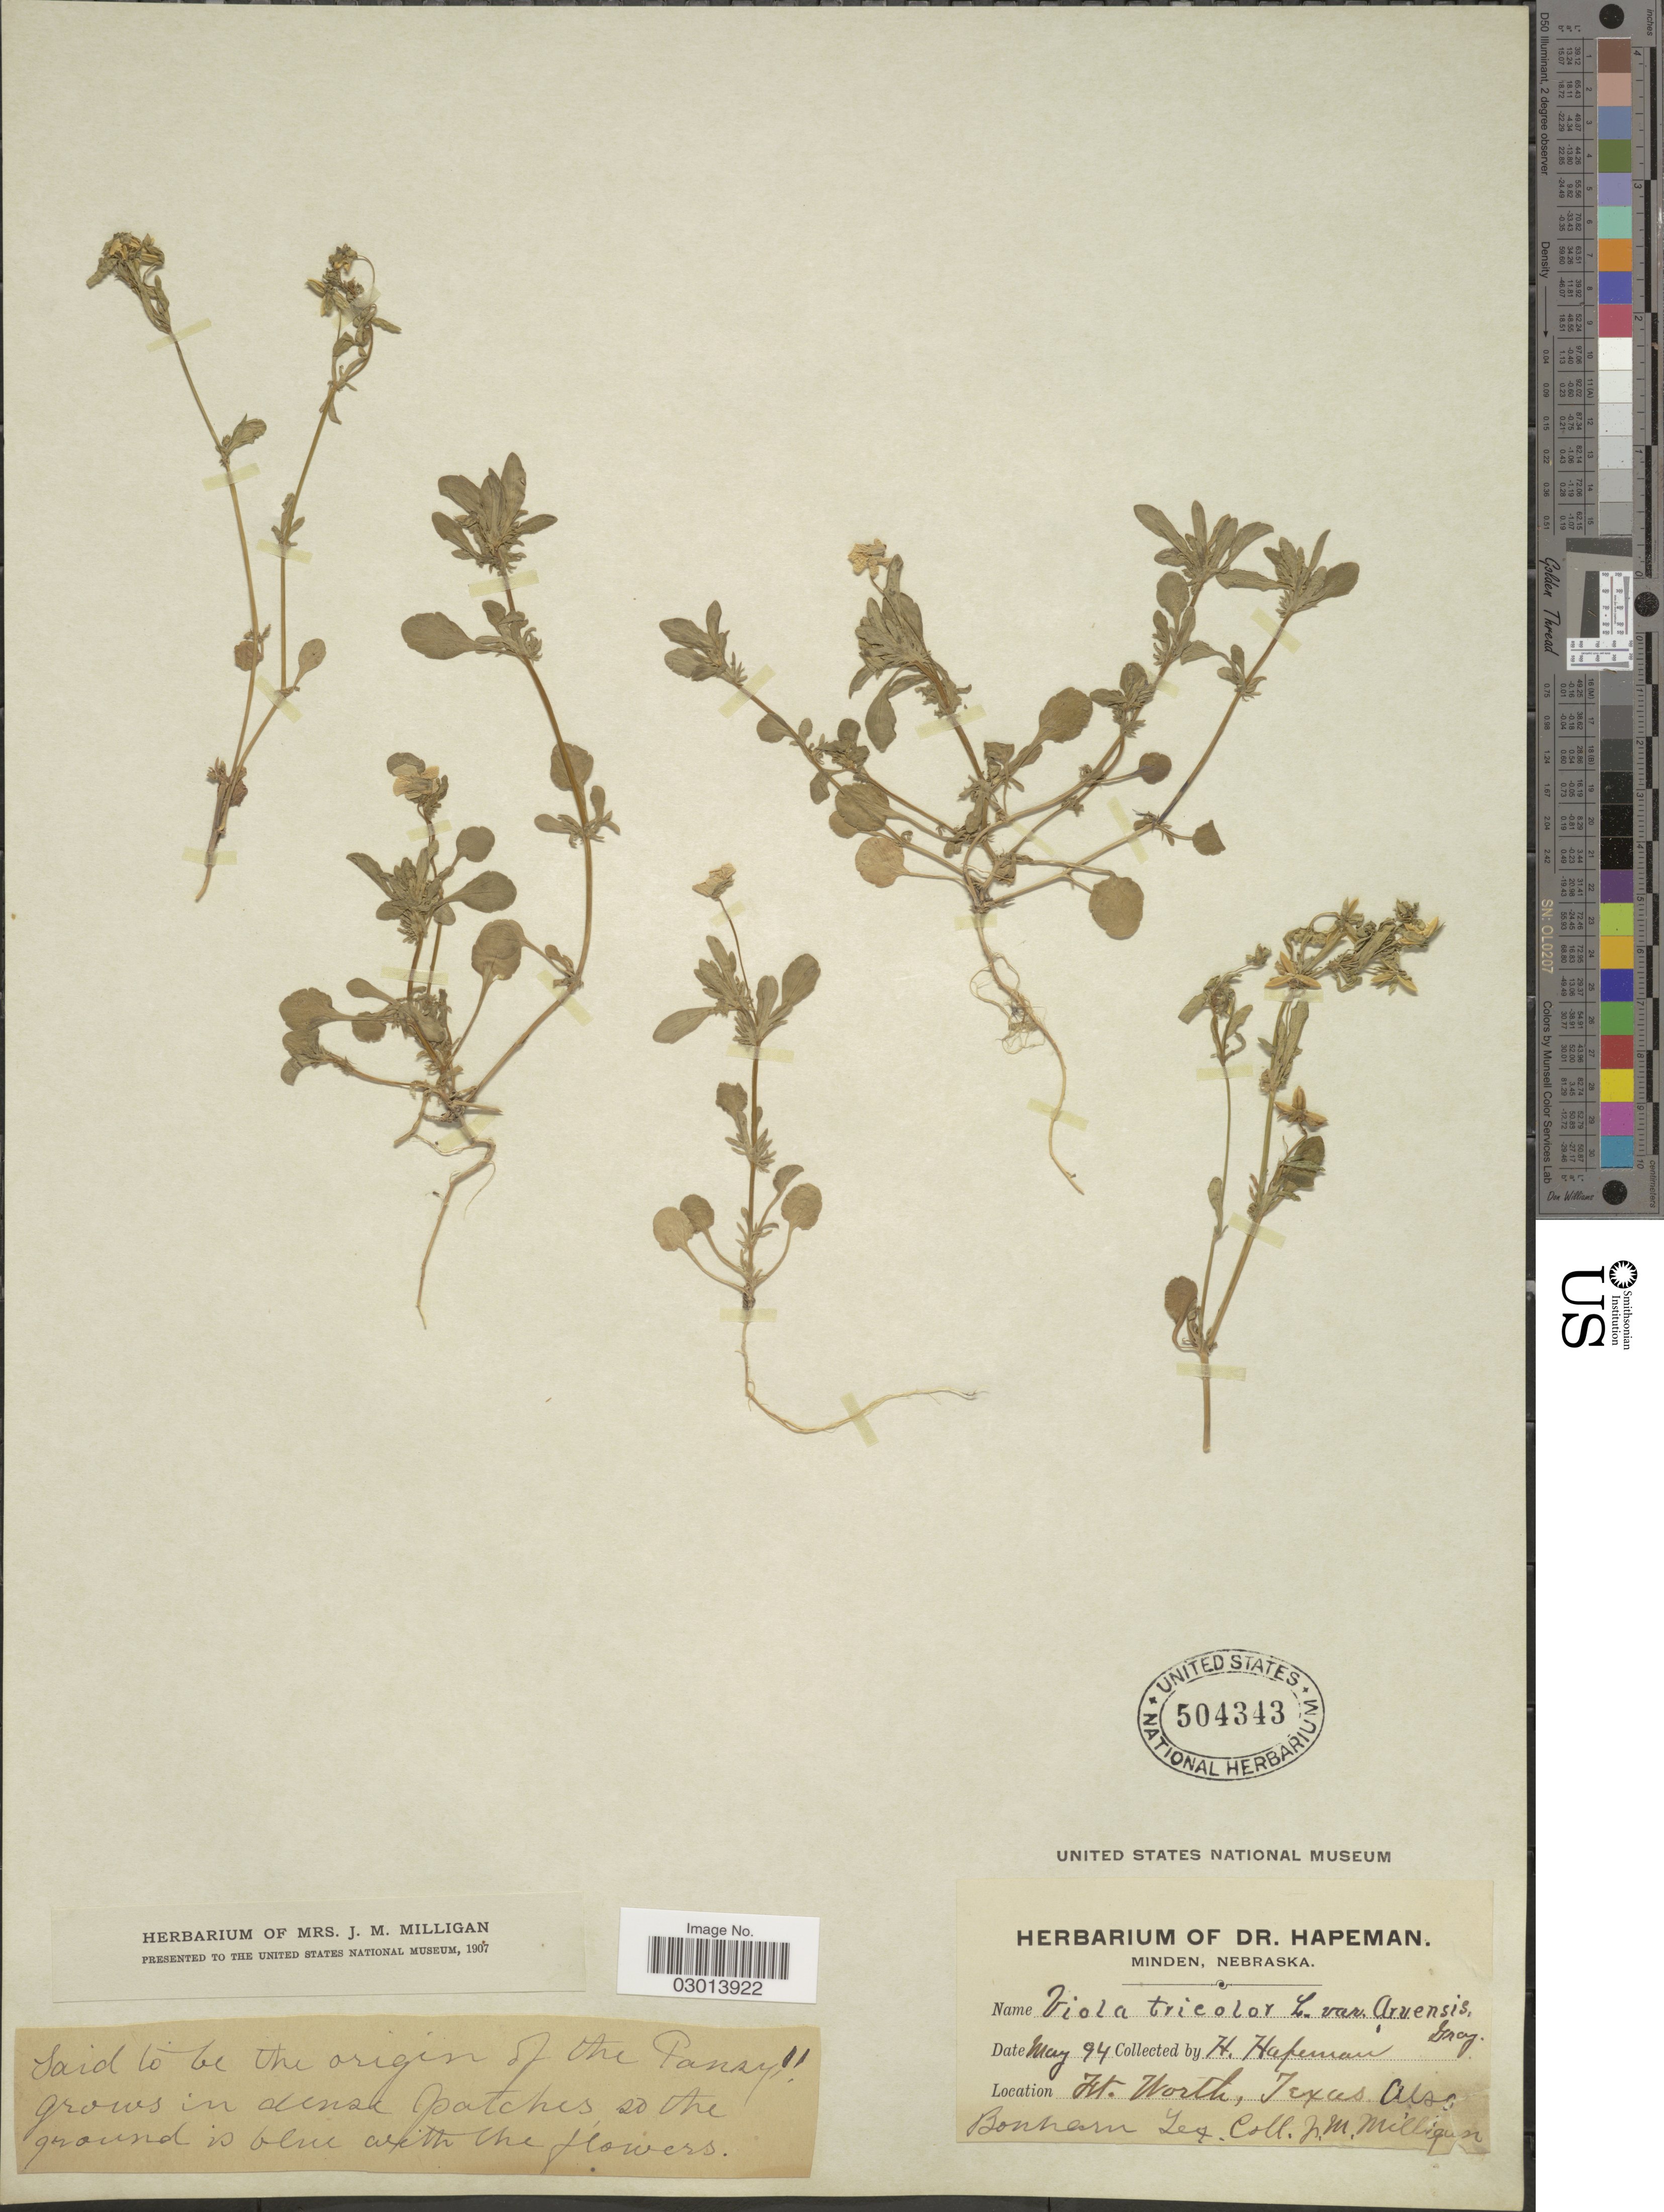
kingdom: Plantae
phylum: Tracheophyta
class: Magnoliopsida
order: Malpighiales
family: Violaceae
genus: Viola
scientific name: Viola rafinesquei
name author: Greene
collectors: J. Milligan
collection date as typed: Transcribed d/m/y: /5/94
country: United States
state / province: Texas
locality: Ft. Worth, Also Bonham.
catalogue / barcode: US 504343